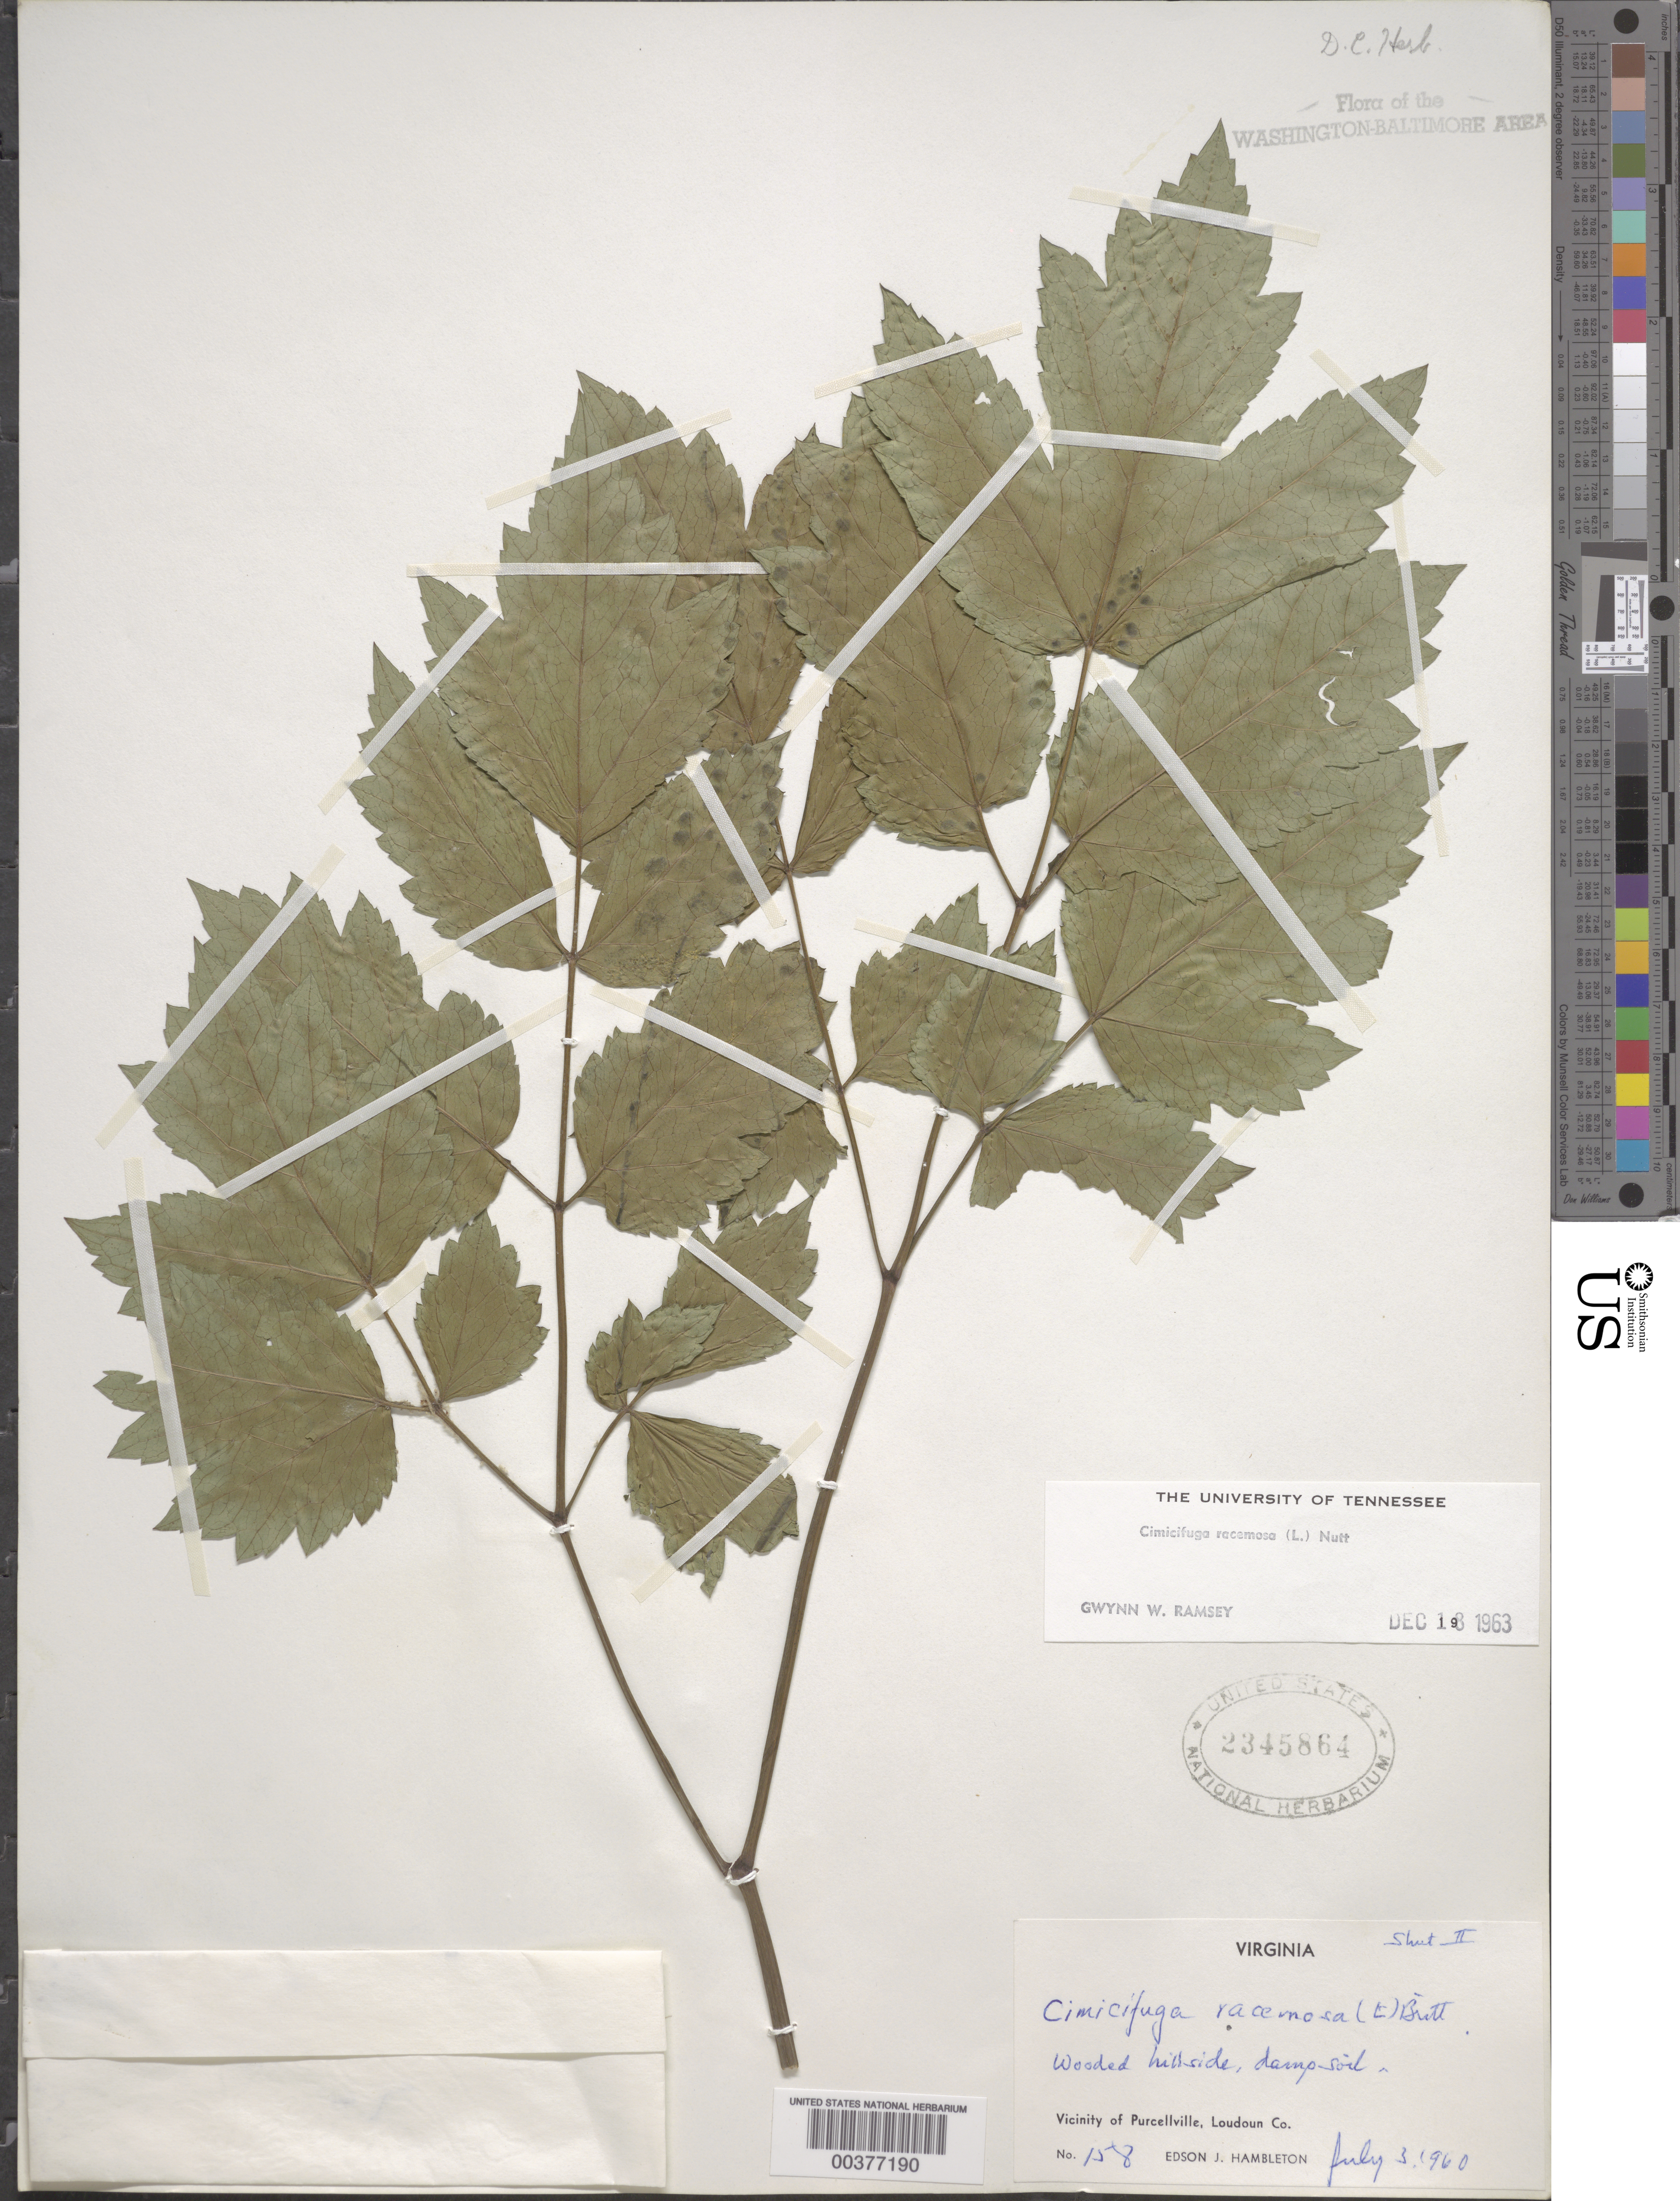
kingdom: Plantae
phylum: Tracheophyta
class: Magnoliopsida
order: Ranunculales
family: Ranunculaceae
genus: Actaea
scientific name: Actaea racemosa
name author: L.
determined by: Strong, M. T., (US), Smithsonian Institution - National Museum of Natural History (UNITED STATES)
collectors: E. Hambleton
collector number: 158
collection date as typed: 03 Jul 1960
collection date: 1960-07-03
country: United States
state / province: Virginia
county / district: Loudoun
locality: Purcellville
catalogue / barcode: US 2345864